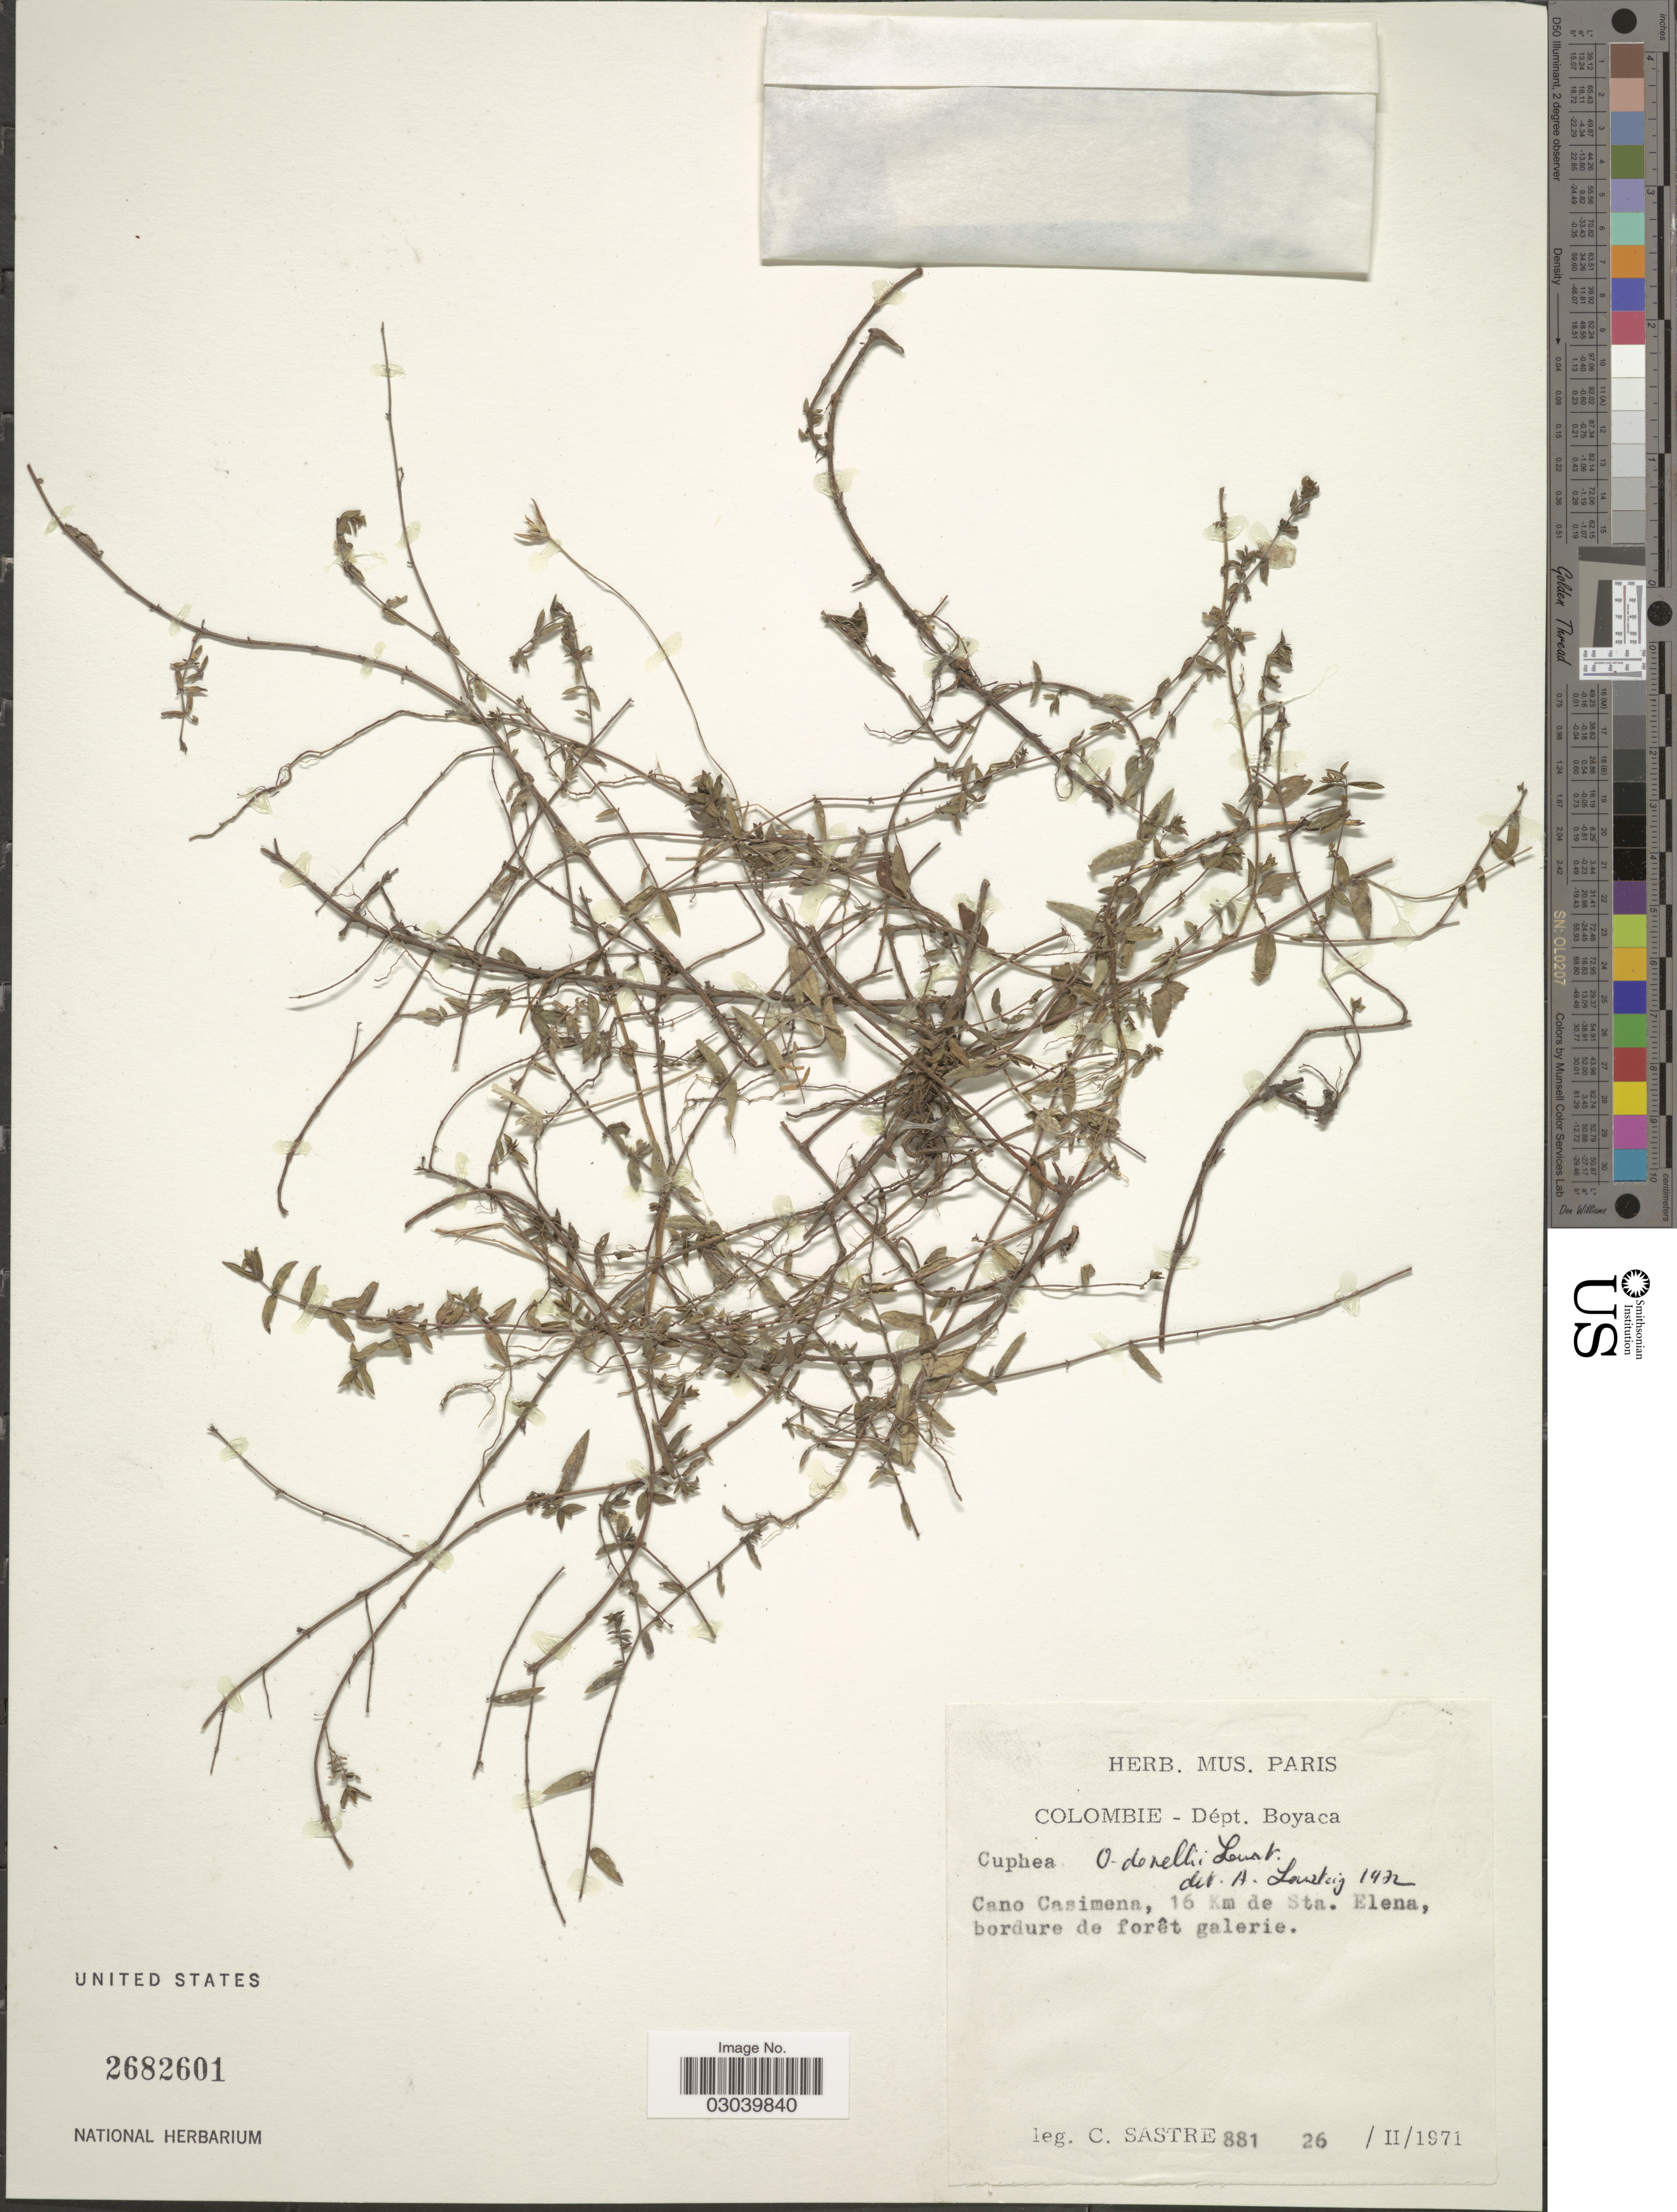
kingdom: Plantae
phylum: Tracheophyta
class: Magnoliopsida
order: Myrtales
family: Lythraceae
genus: Cuphea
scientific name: Cuphea odonellii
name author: Lourteig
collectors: C. Sastre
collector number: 881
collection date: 1971-02-26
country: Colombia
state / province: Boyacá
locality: Dépt. Boyacá. Cano Casimena, 16 Km de Sta. Elena, bordure de forêt galerie.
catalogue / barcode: US 2682601